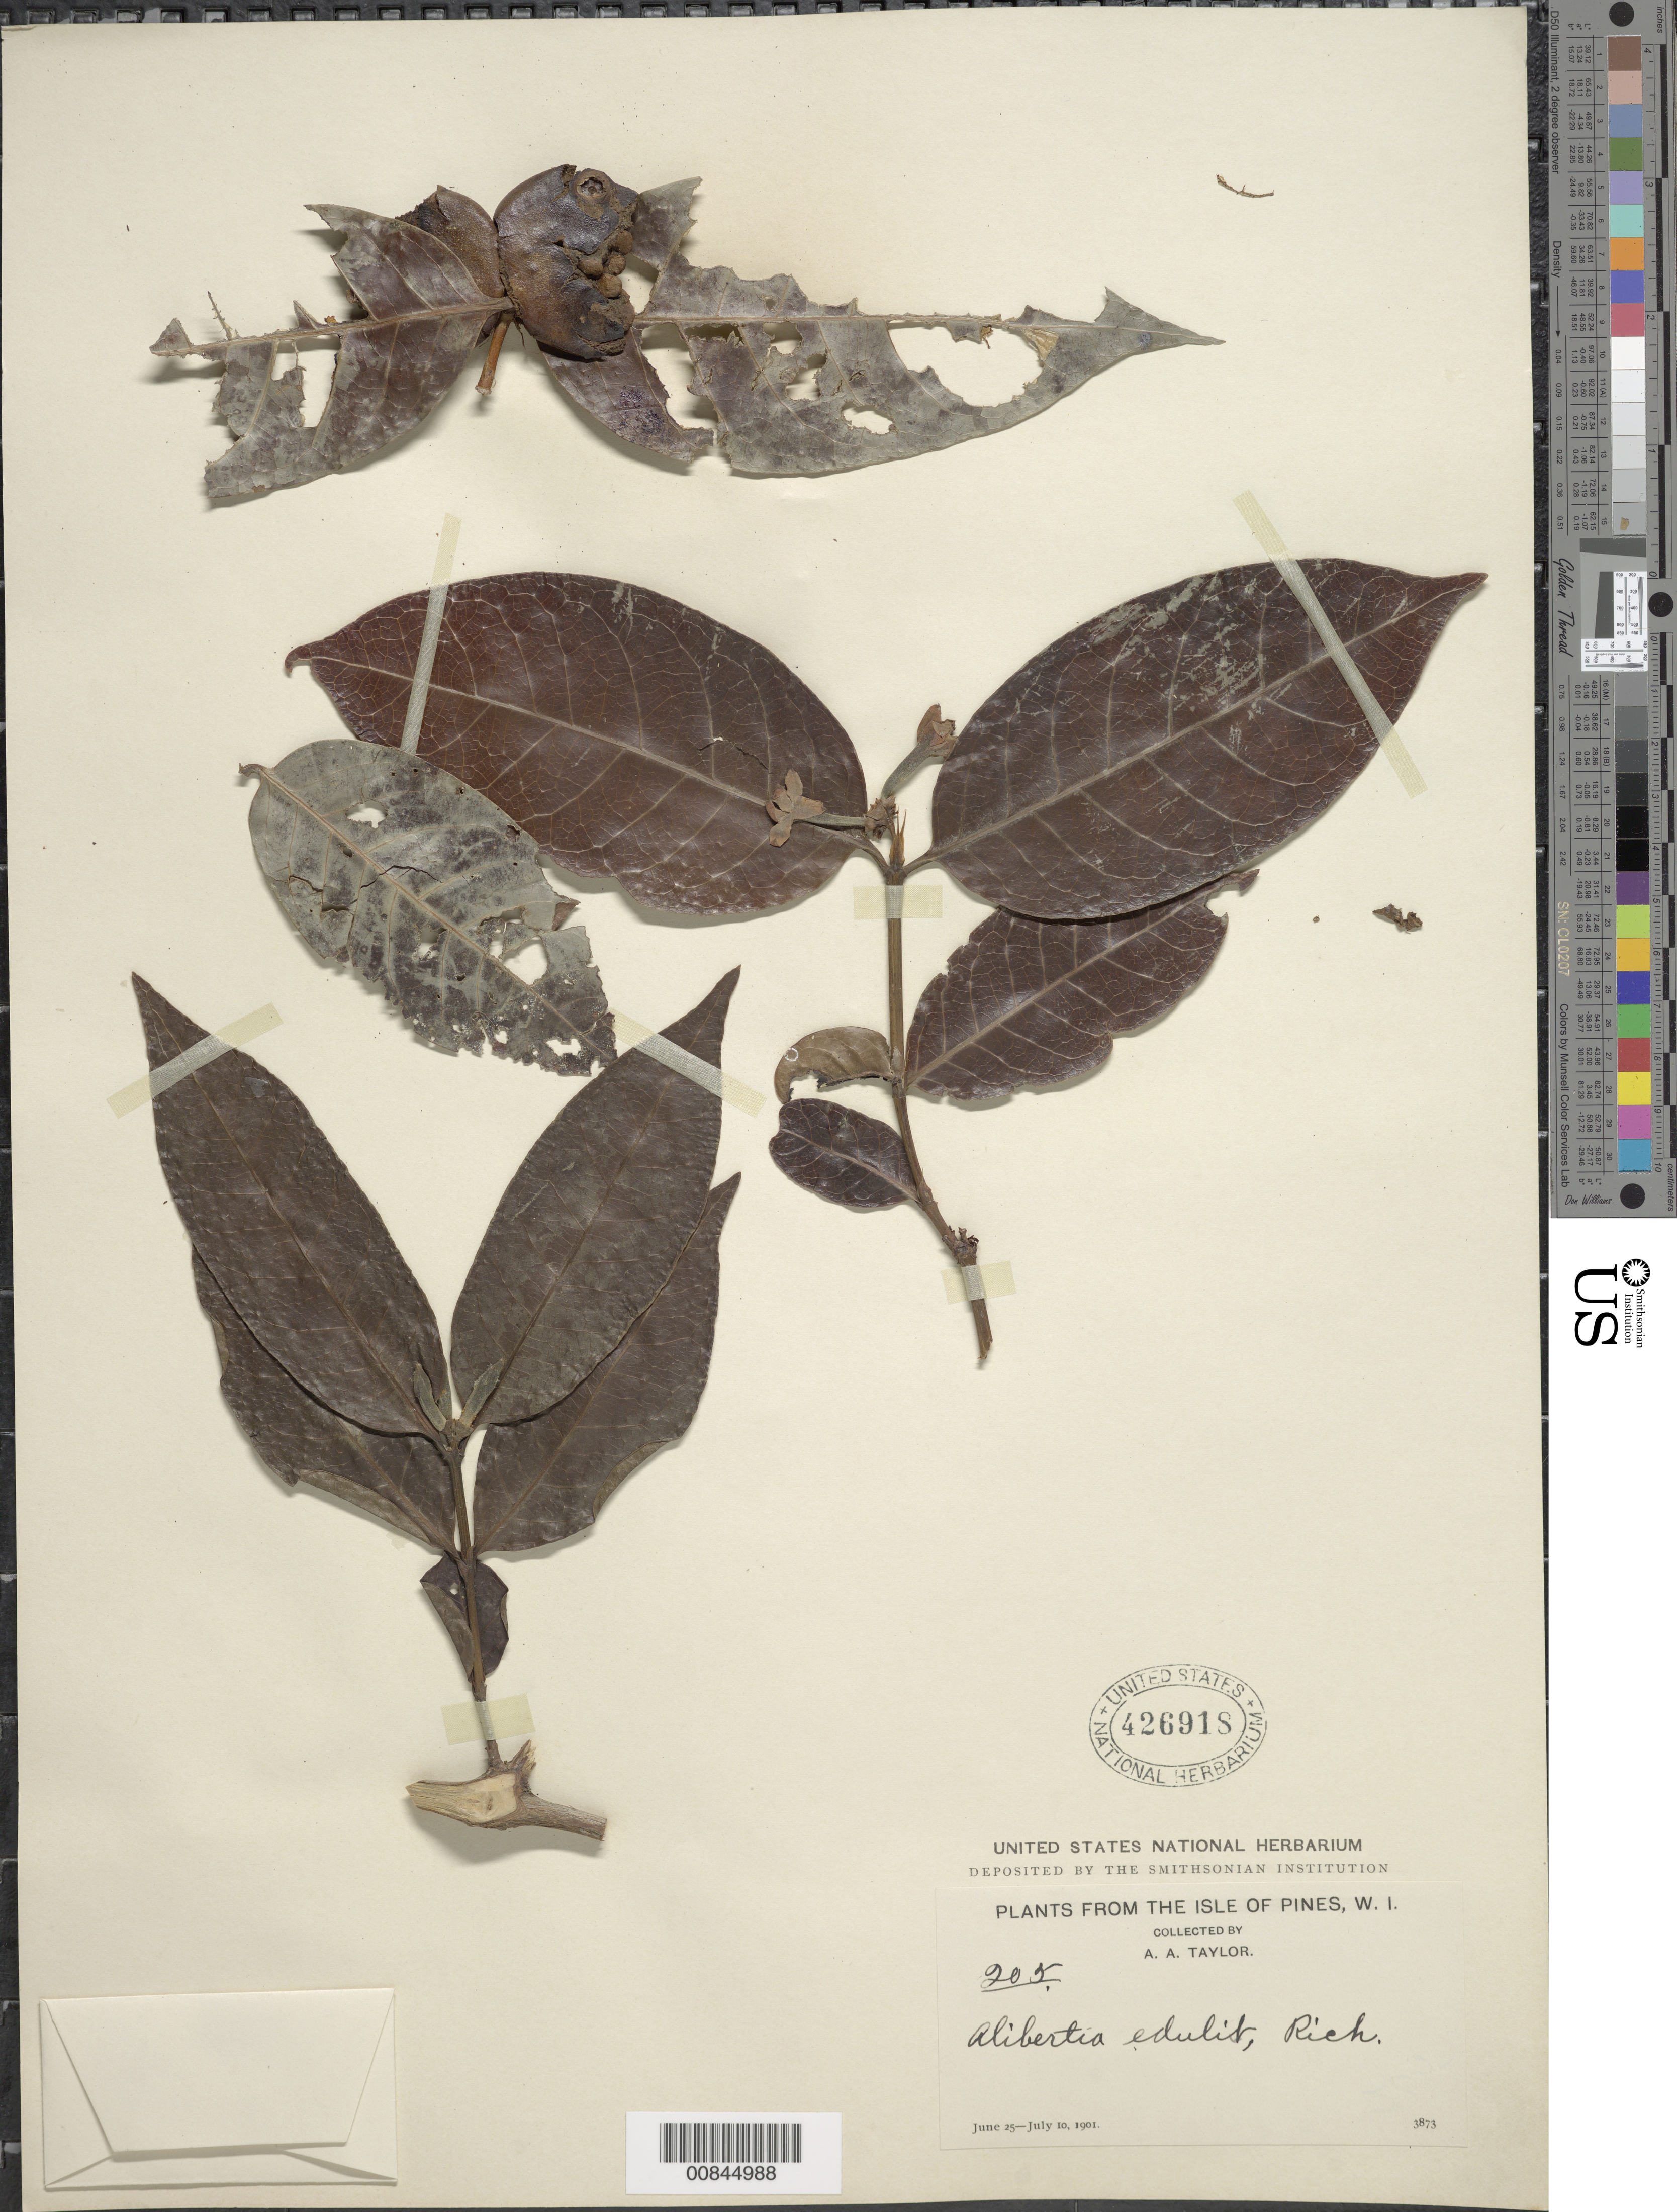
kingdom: Plantae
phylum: Tracheophyta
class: Magnoliopsida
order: Gentianales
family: Rubiaceae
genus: Alibertia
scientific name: Alibertia edulis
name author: (Rich.) A. Rich. ex DC.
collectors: A. A. Taylor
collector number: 205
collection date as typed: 25 Jun 1901 to 10 Jul 1901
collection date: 1901-06-25/1901-07-10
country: Cuba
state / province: Isla de La Juventud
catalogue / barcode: US 426918